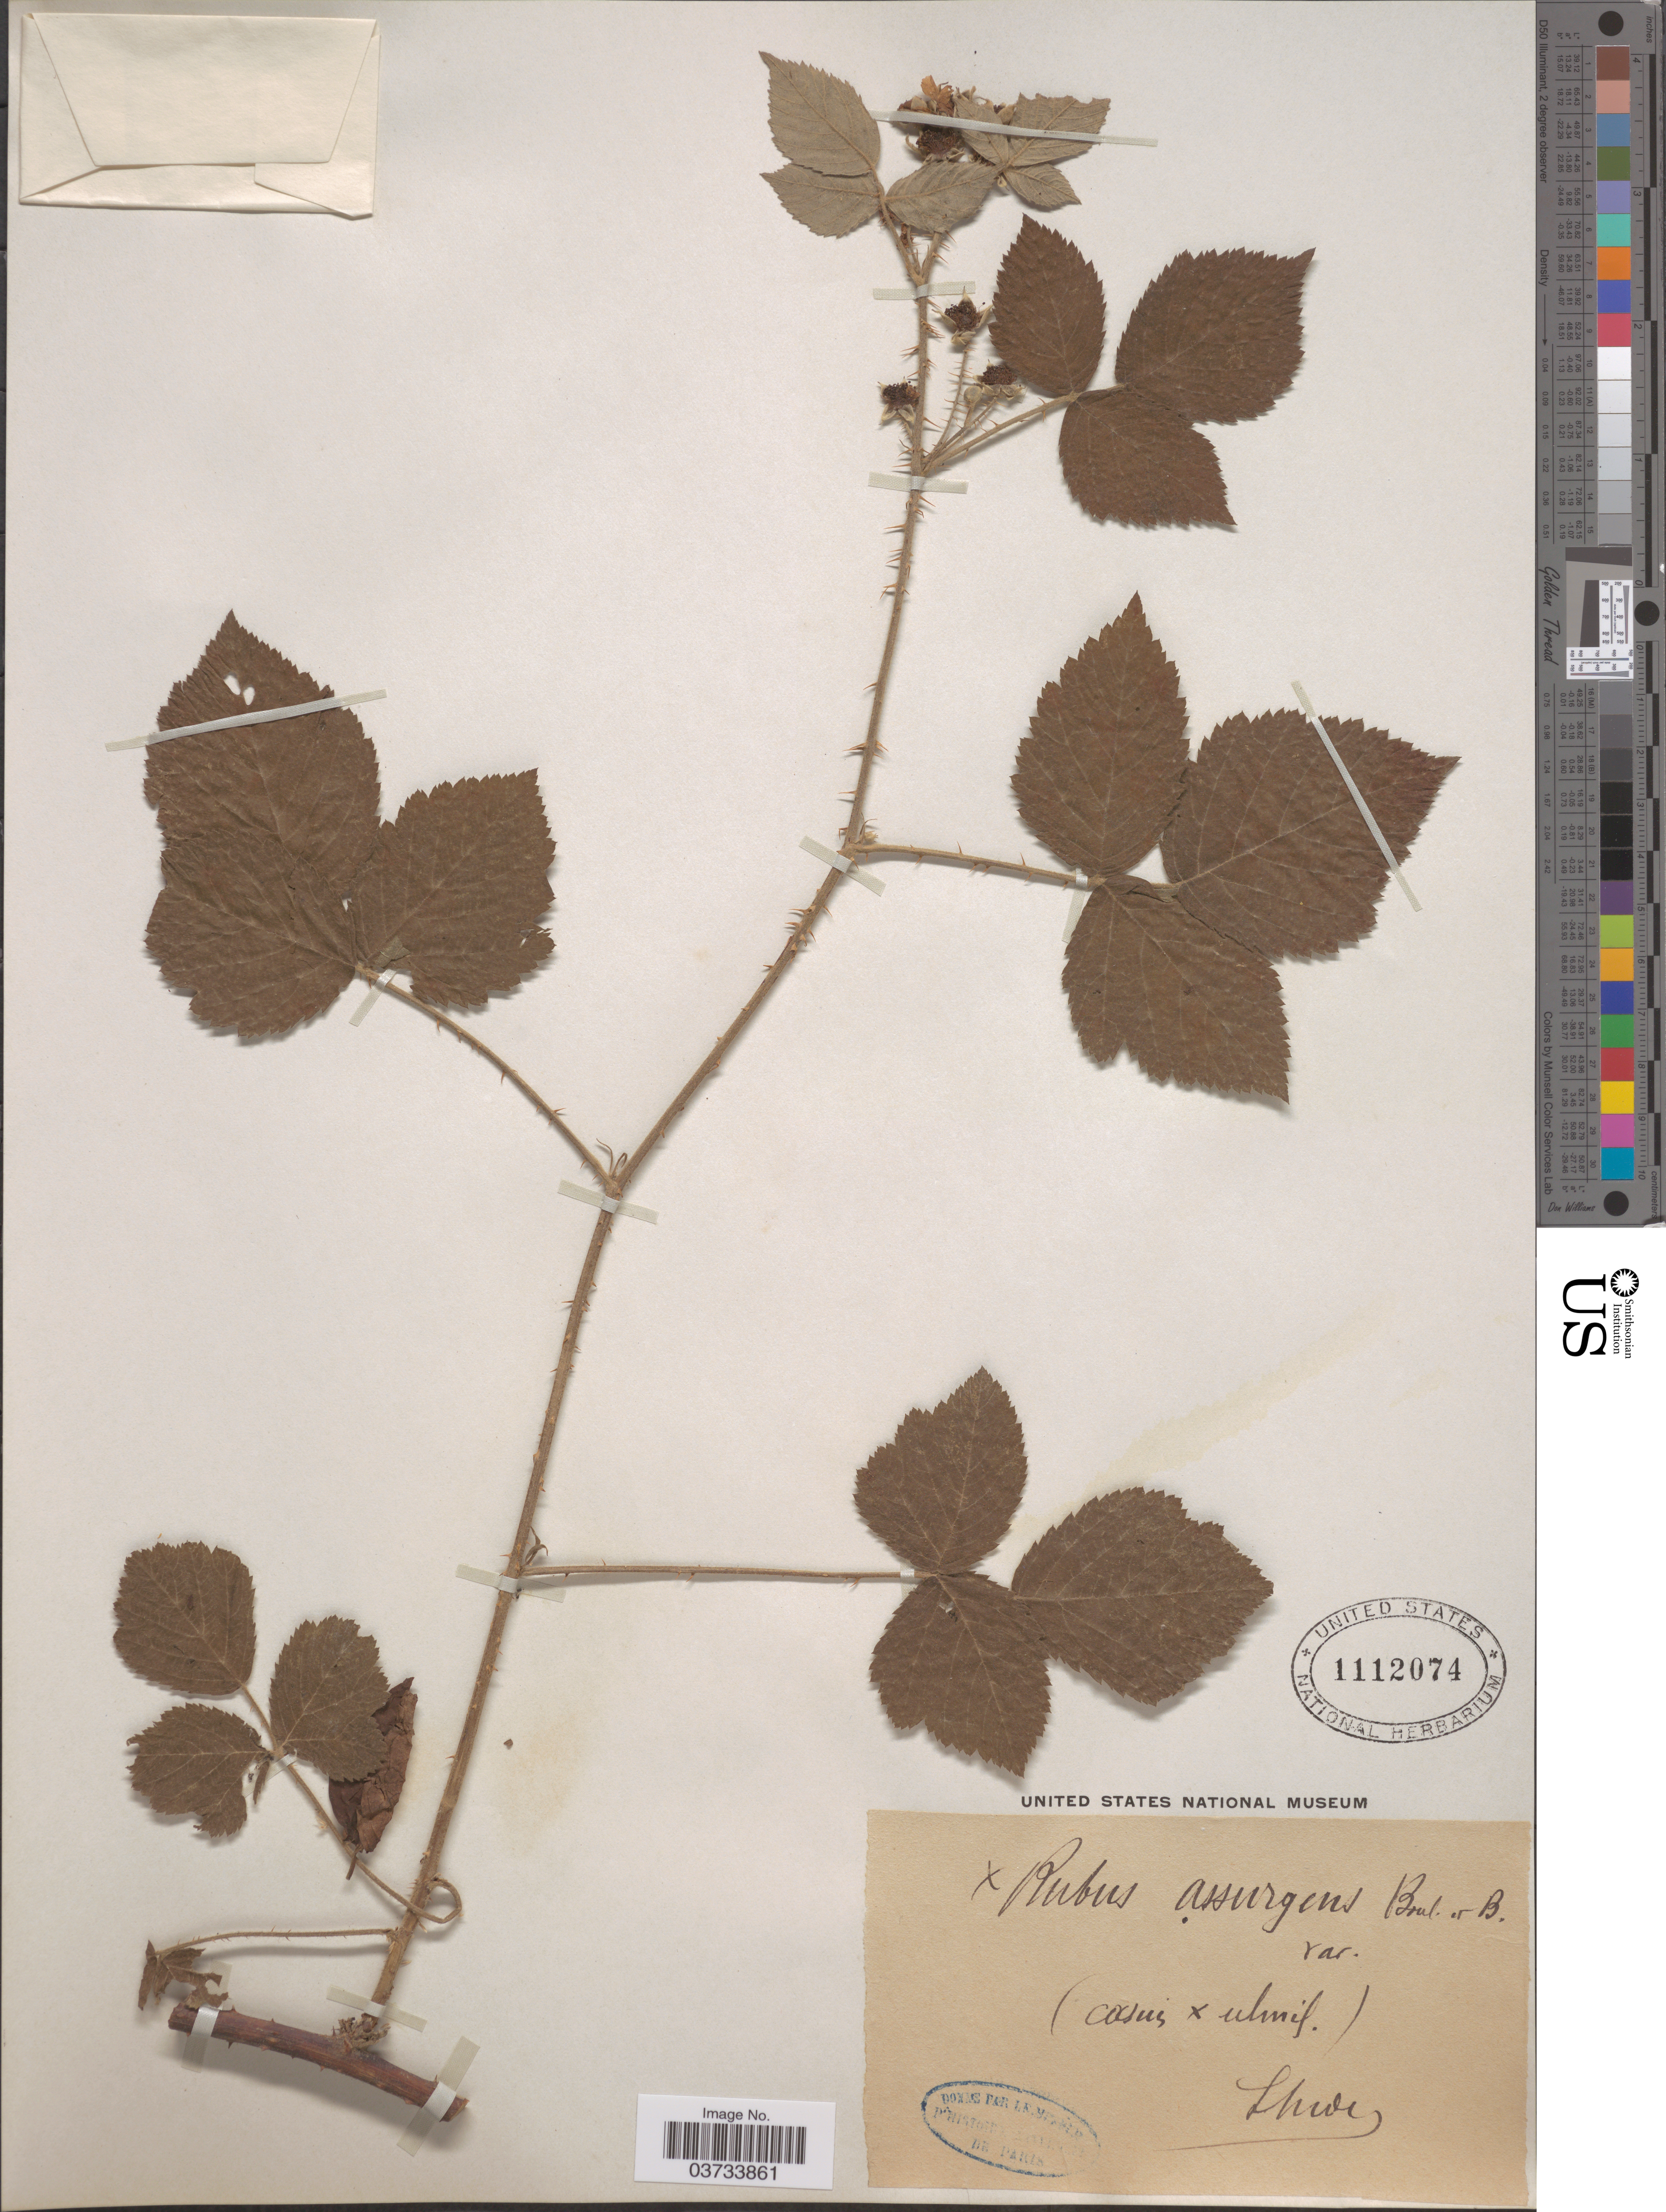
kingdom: Plantae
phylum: Tracheophyta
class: Magnoliopsida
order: Rosales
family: Rosaceae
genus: Rubus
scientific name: Rubus x assurgens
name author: Boulay & Bouvet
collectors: J. Thode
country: South Africa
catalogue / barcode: US 1112074